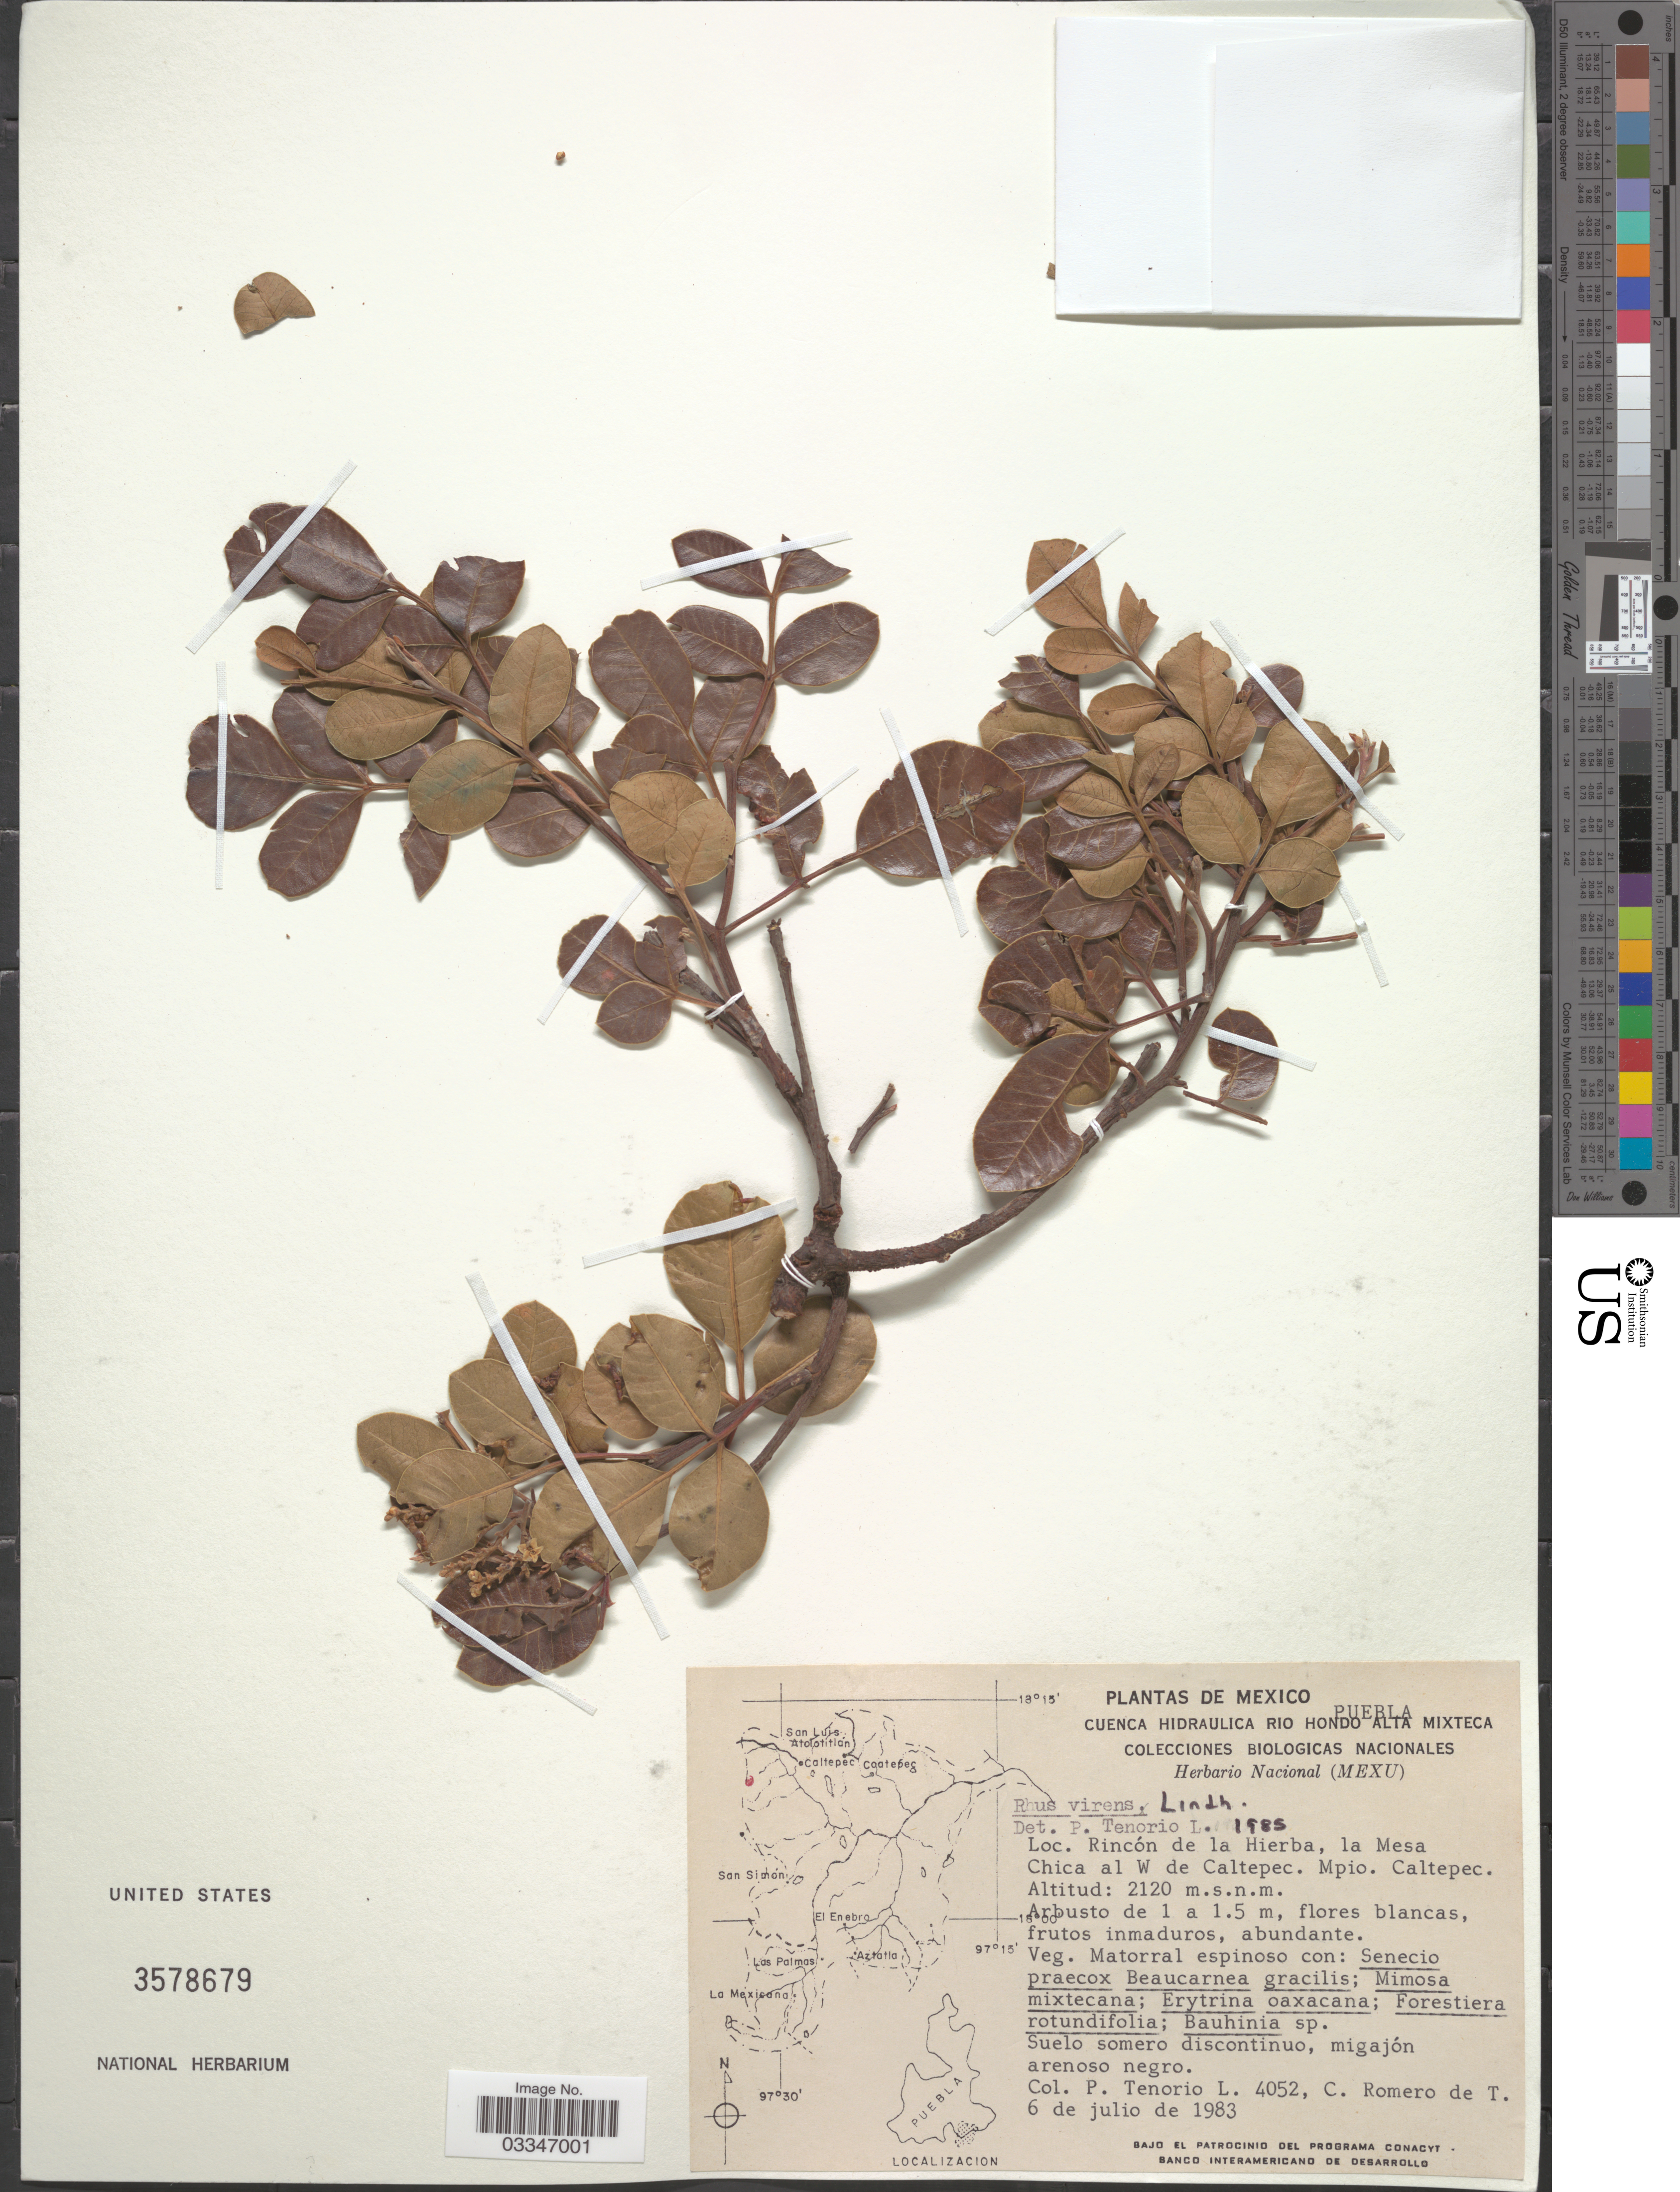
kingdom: Plantae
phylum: Tracheophyta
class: Magnoliopsida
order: Sapindales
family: Anacardiaceae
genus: Rhus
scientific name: Rhus chondroloma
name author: Standl.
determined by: Mitchell, John D.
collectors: P. Tenorio L. & C. Romero de T.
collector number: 4052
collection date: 1983-07-06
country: Mexico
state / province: Puebla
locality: Rincón de la Hierba, la Mesa Chica al W de Caltepec. Mpio. Caltepec.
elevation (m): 2120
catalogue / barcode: US 3578679